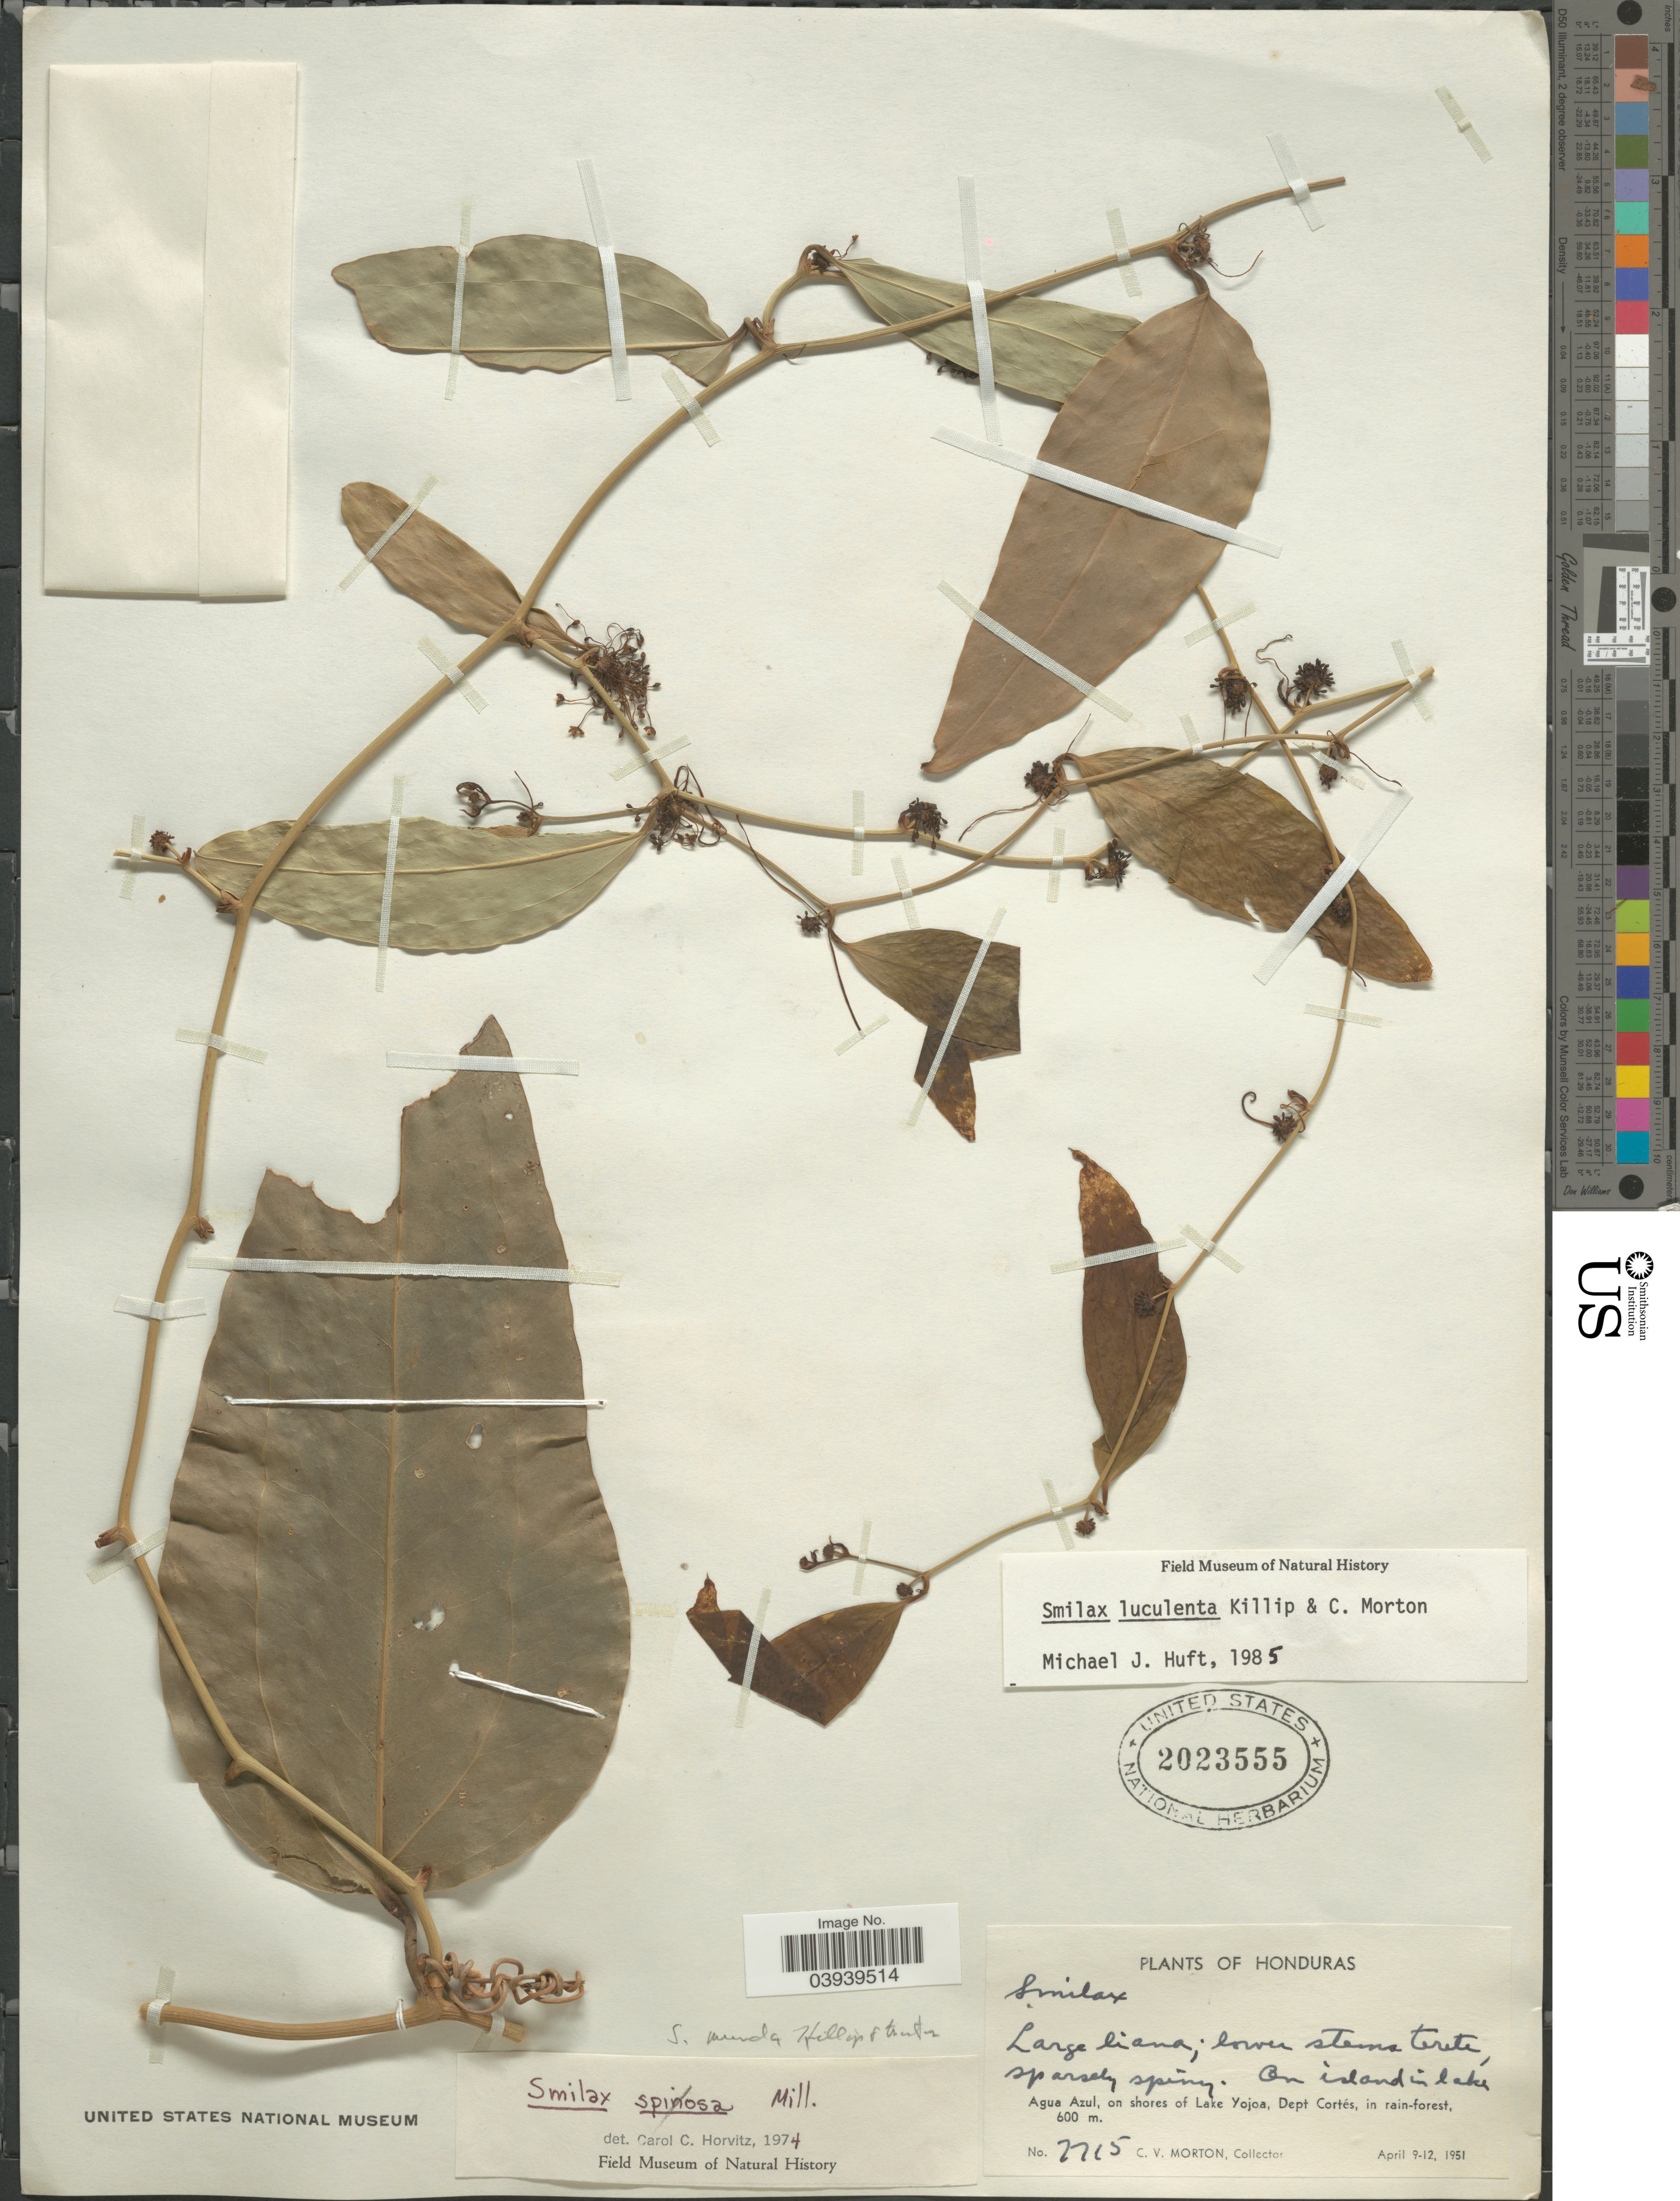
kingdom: Plantae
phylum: Tracheophyta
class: Liliopsida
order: Liliales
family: Smilacaceae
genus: Smilax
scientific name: Smilax luculenta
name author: Killip & C.V. Morton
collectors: C. V. Morton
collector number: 7715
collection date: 1951-04-09/1951-04-12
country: Honduras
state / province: Cortes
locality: Agua Azul, on shores Lake Yojoa, Dept. Cortés.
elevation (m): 600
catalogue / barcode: US 2023555